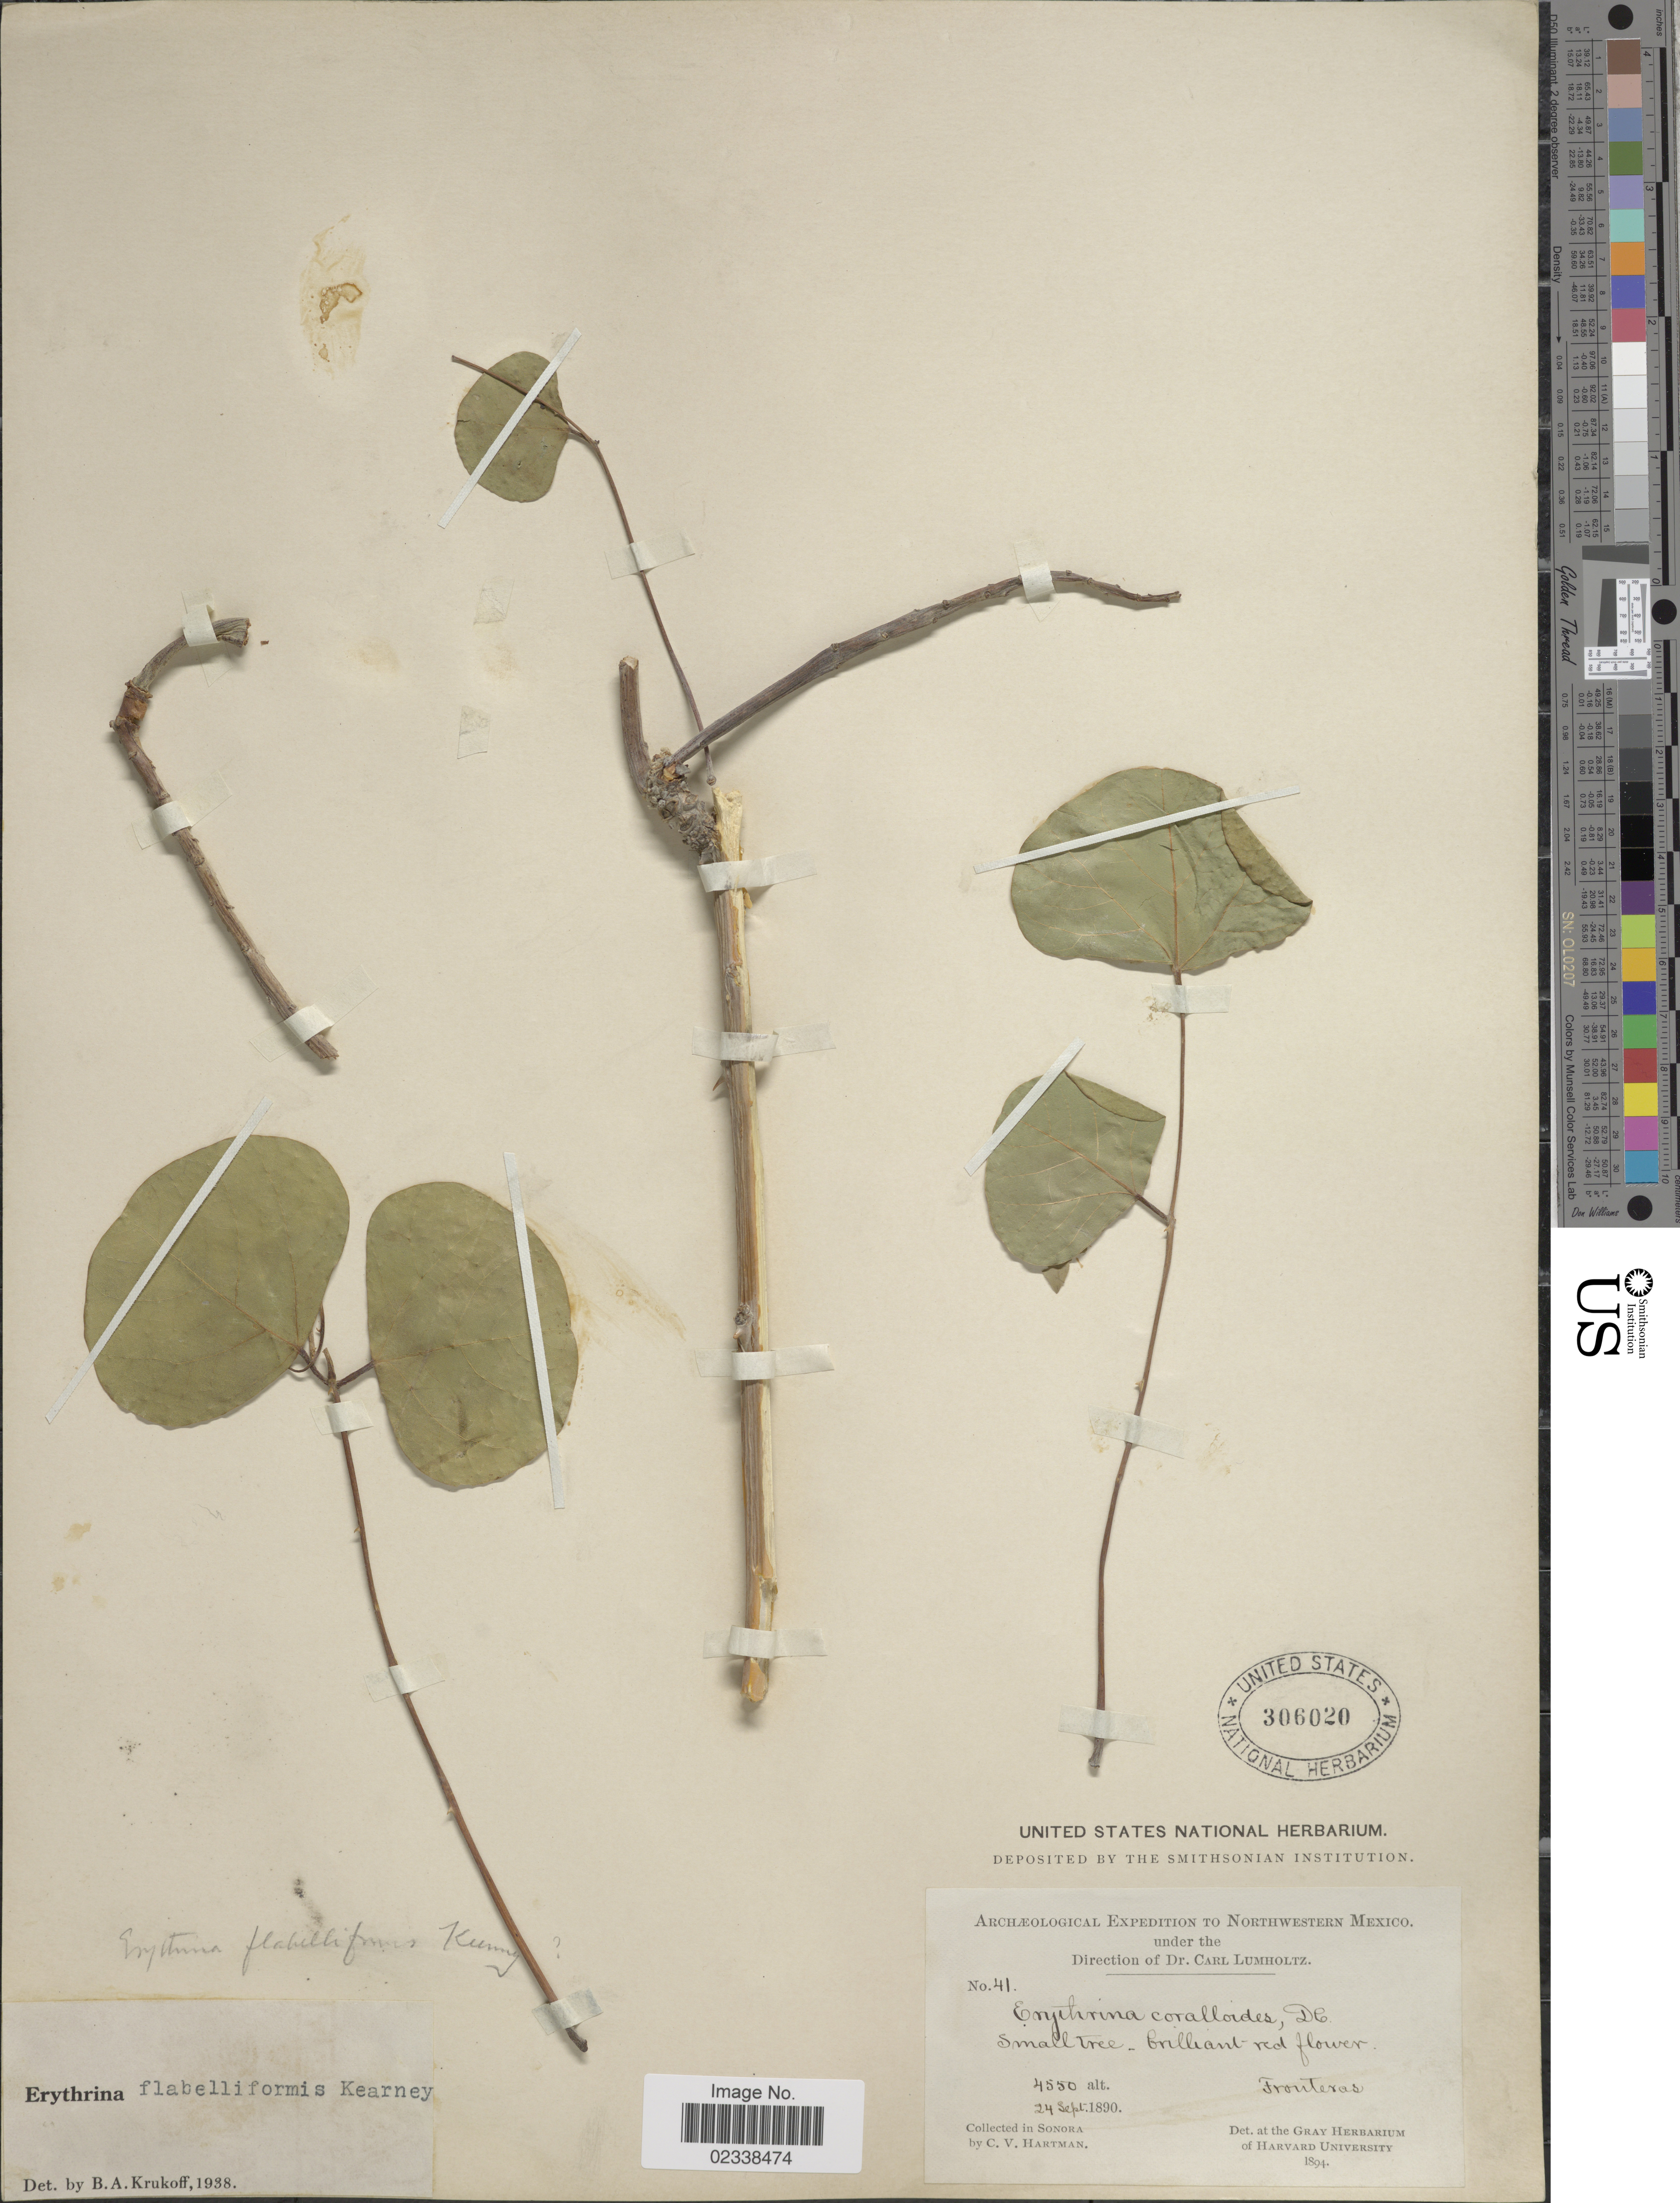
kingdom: Plantae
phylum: Tracheophyta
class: Magnoliopsida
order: Fabales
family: Fabaceae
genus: Erythrina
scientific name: Erythrina flabelliformis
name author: Kearney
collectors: C. V. Hartman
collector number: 41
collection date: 1890-09-24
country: Mexico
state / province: Sonora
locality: Northwestern Mexico, Fronteras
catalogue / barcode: US 306020